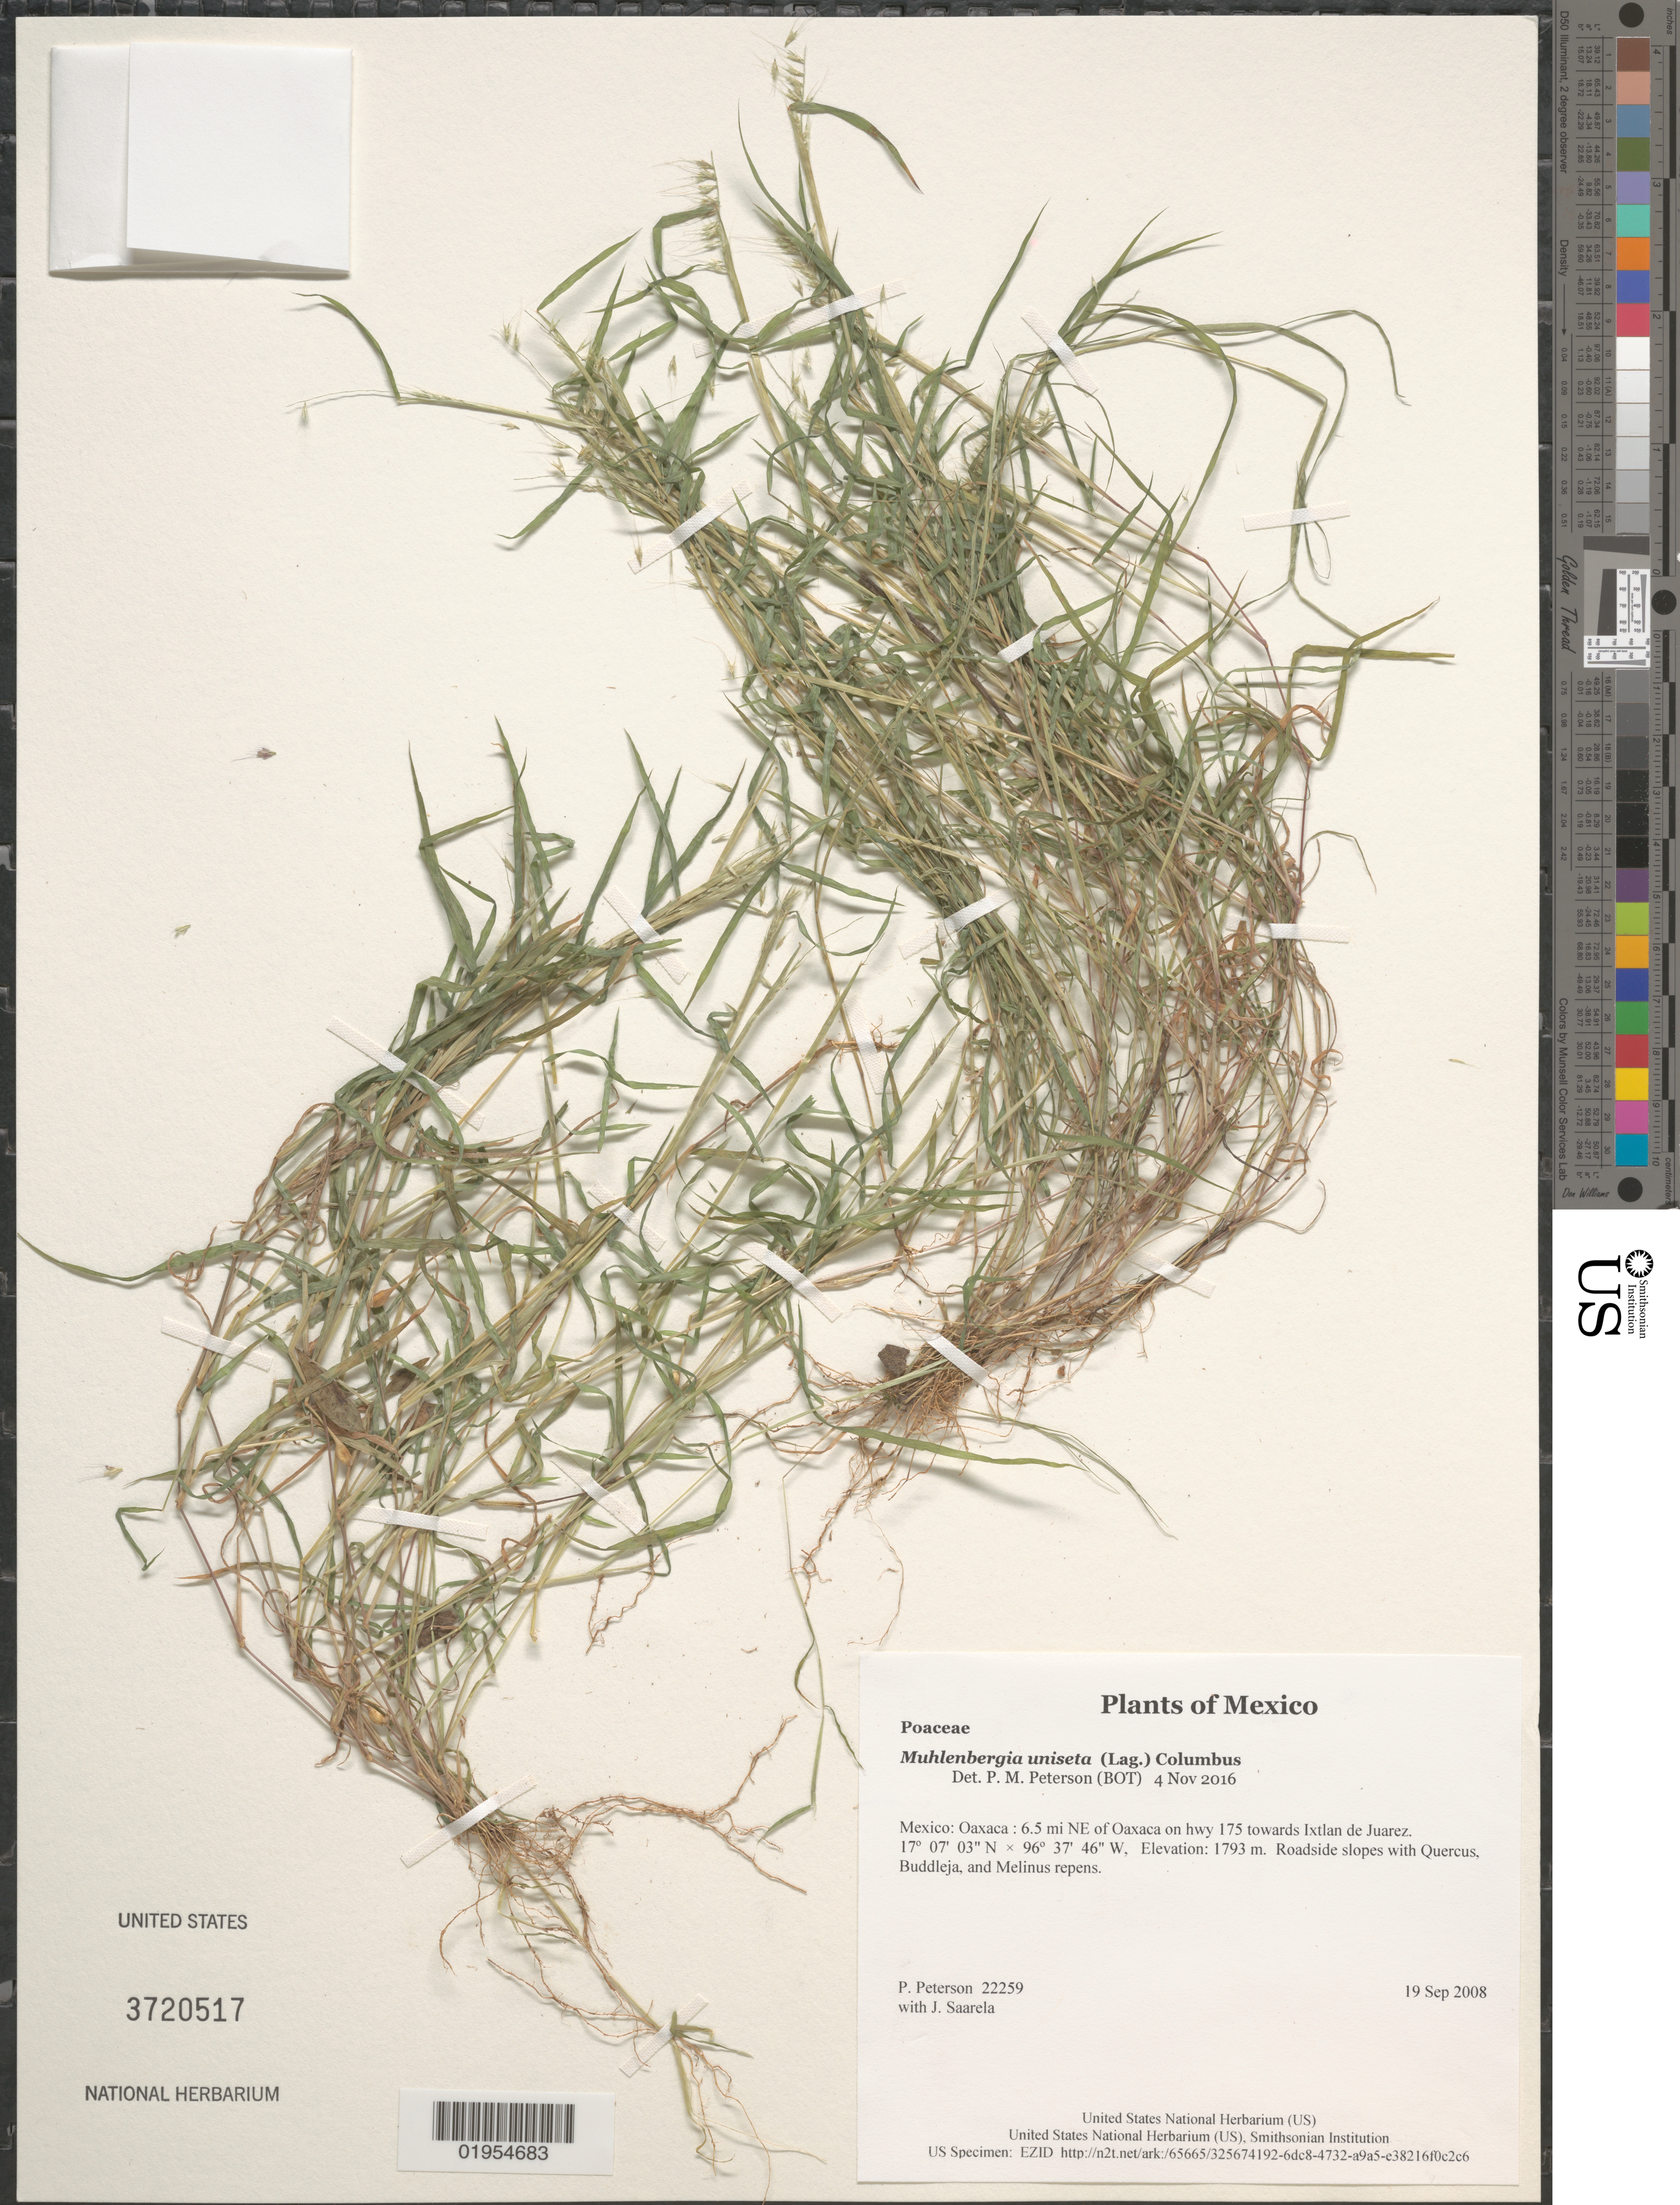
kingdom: Plantae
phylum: Tracheophyta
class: Liliopsida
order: Poales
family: Poaceae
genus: Muhlenbergia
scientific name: Muhlenbergia uniseta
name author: (Lag.) Columbus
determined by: Peterson, Paul M., (BOT), Smithsonian Institution - National Museum of Natural History (UNITED STATES)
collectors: P. M. Peterson & J. Saarela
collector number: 22259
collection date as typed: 19 Sep 2008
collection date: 2008-09-19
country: Mexico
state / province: Oaxaca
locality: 6.5 mi NE of Oaxaca on hwy 175 towards Ixtlan de Juarez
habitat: Roadside slopes with Quercus, Buddleja, and Melinus repens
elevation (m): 1793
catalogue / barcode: US 3720517